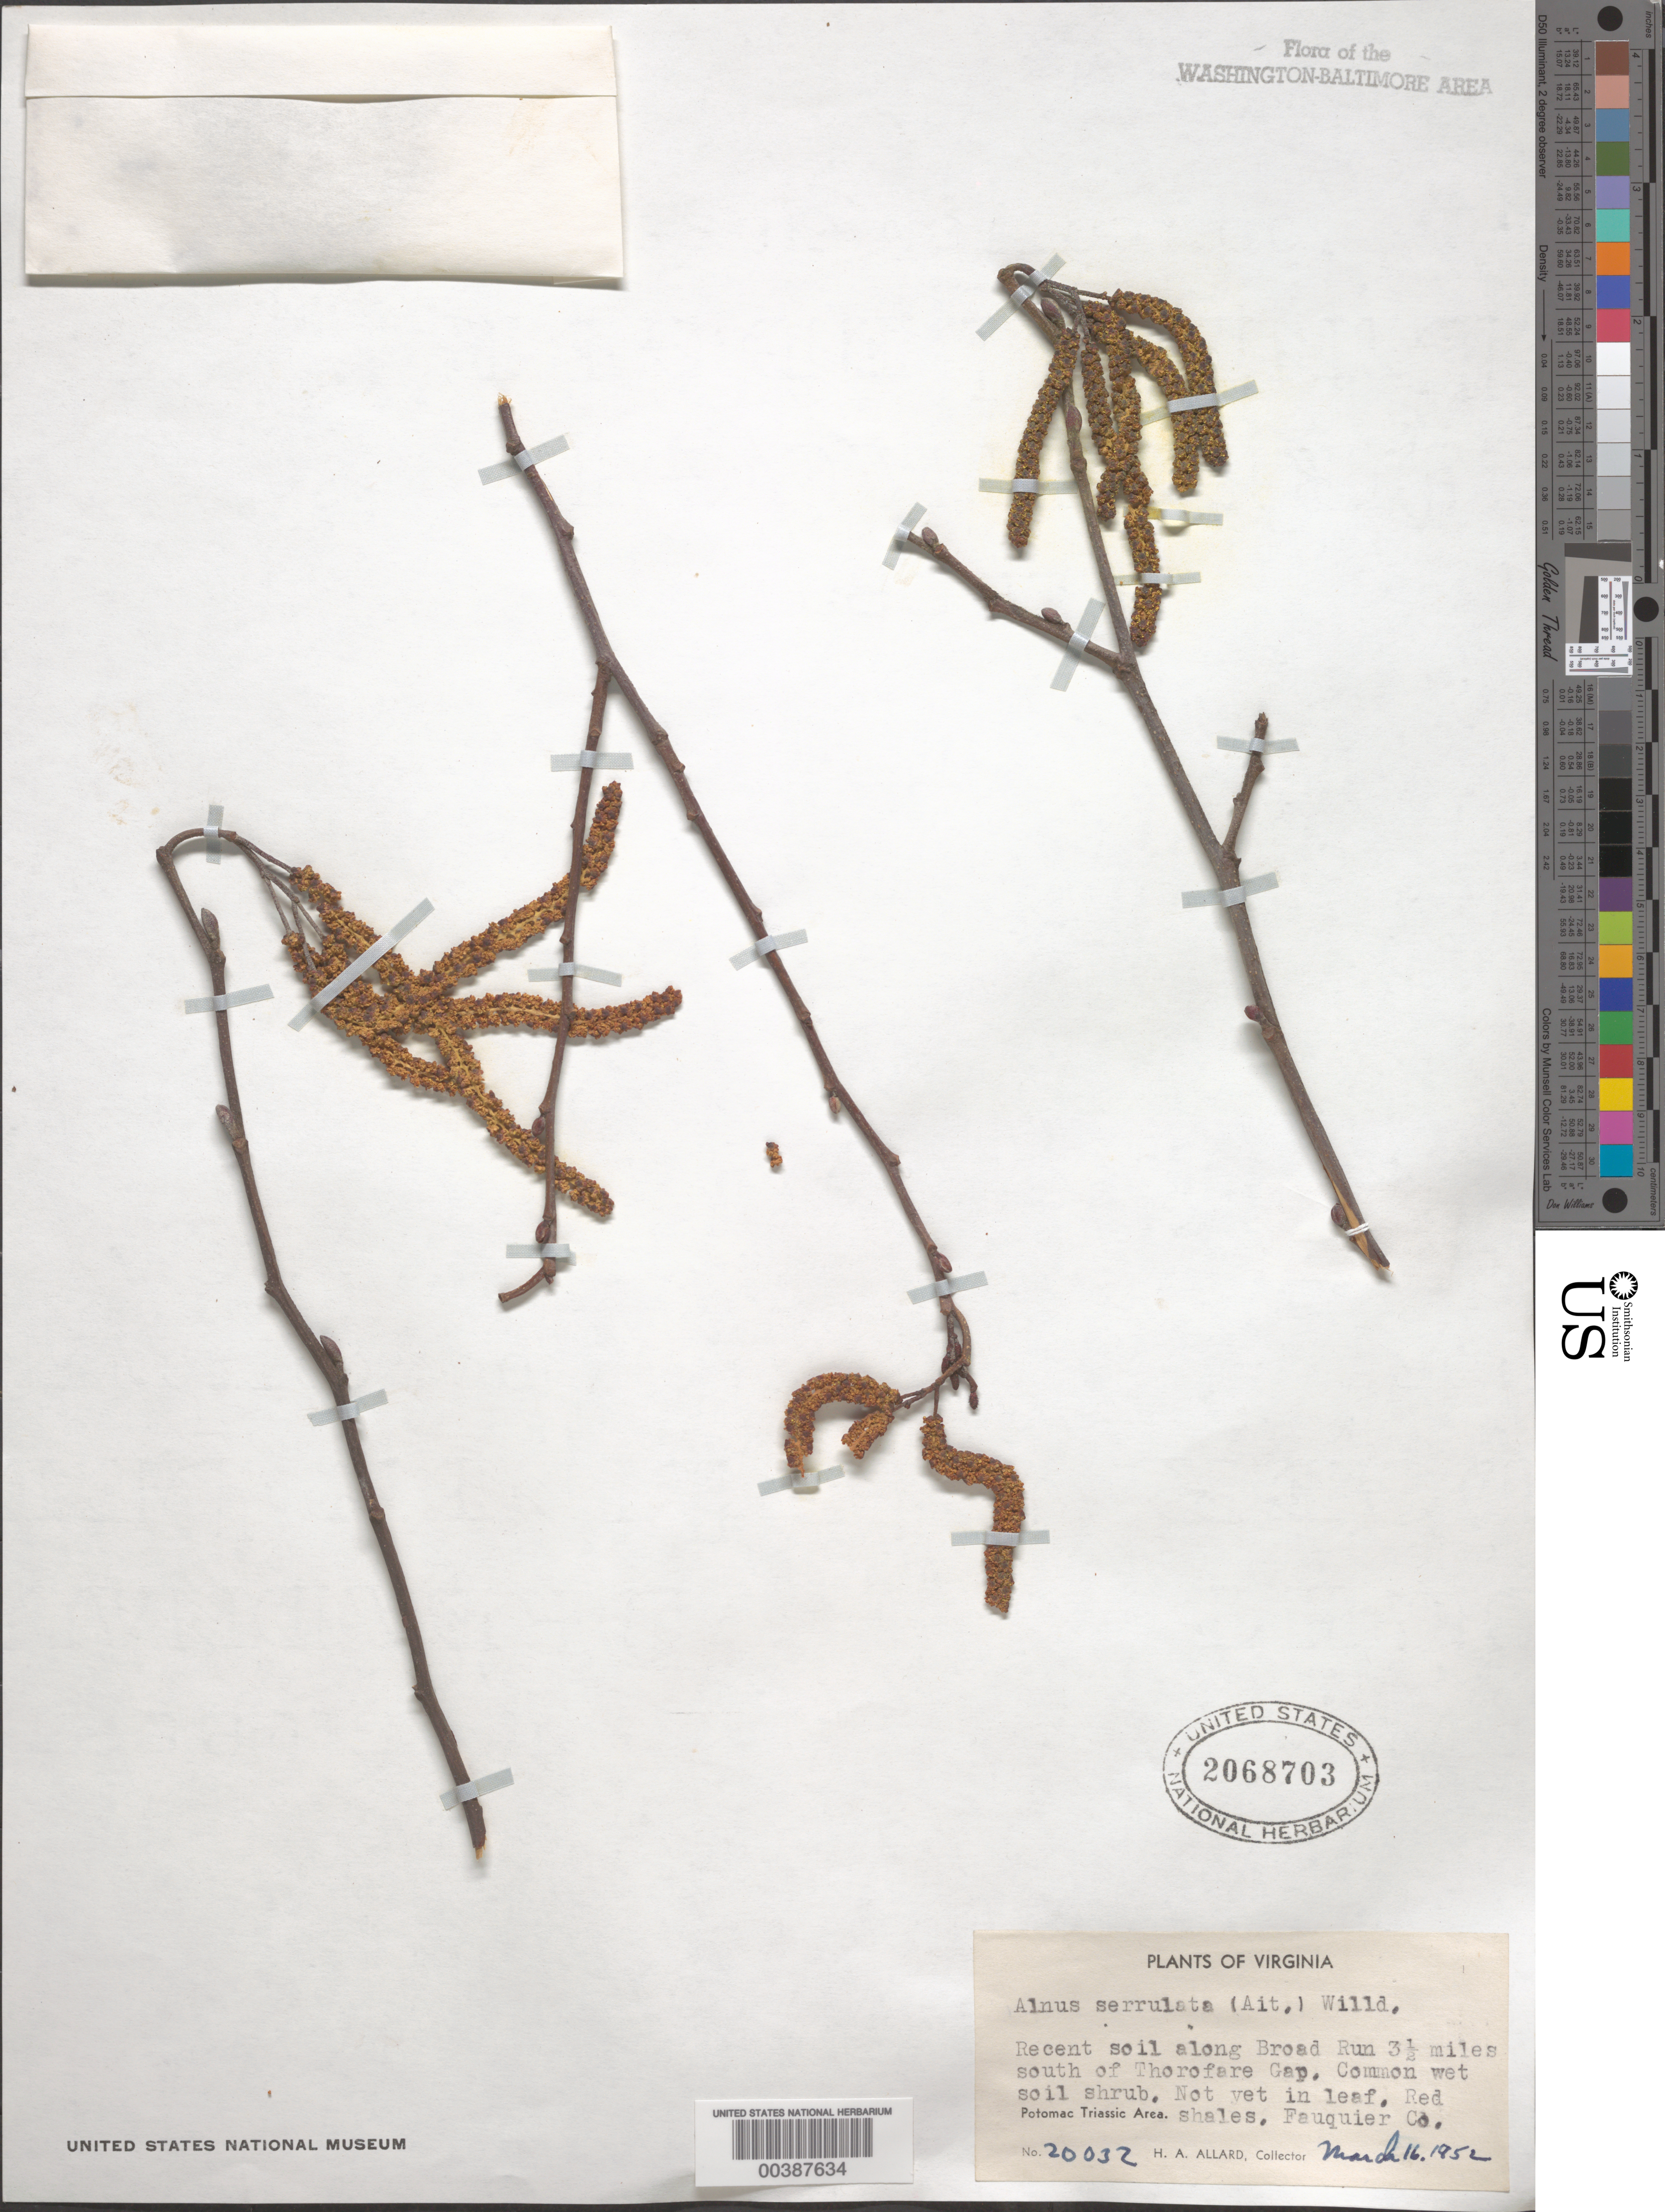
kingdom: Plantae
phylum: Tracheophyta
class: Magnoliopsida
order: Fagales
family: Betulaceae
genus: Alnus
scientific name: Alnus serrulata var. vulgaris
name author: Fernald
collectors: H. A. Allard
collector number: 20032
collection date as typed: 16 Mar 1952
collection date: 1952-03-16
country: United States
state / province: Virginia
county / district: Fauquier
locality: Broad Run, south of Thorofare Gap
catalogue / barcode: US 2068703